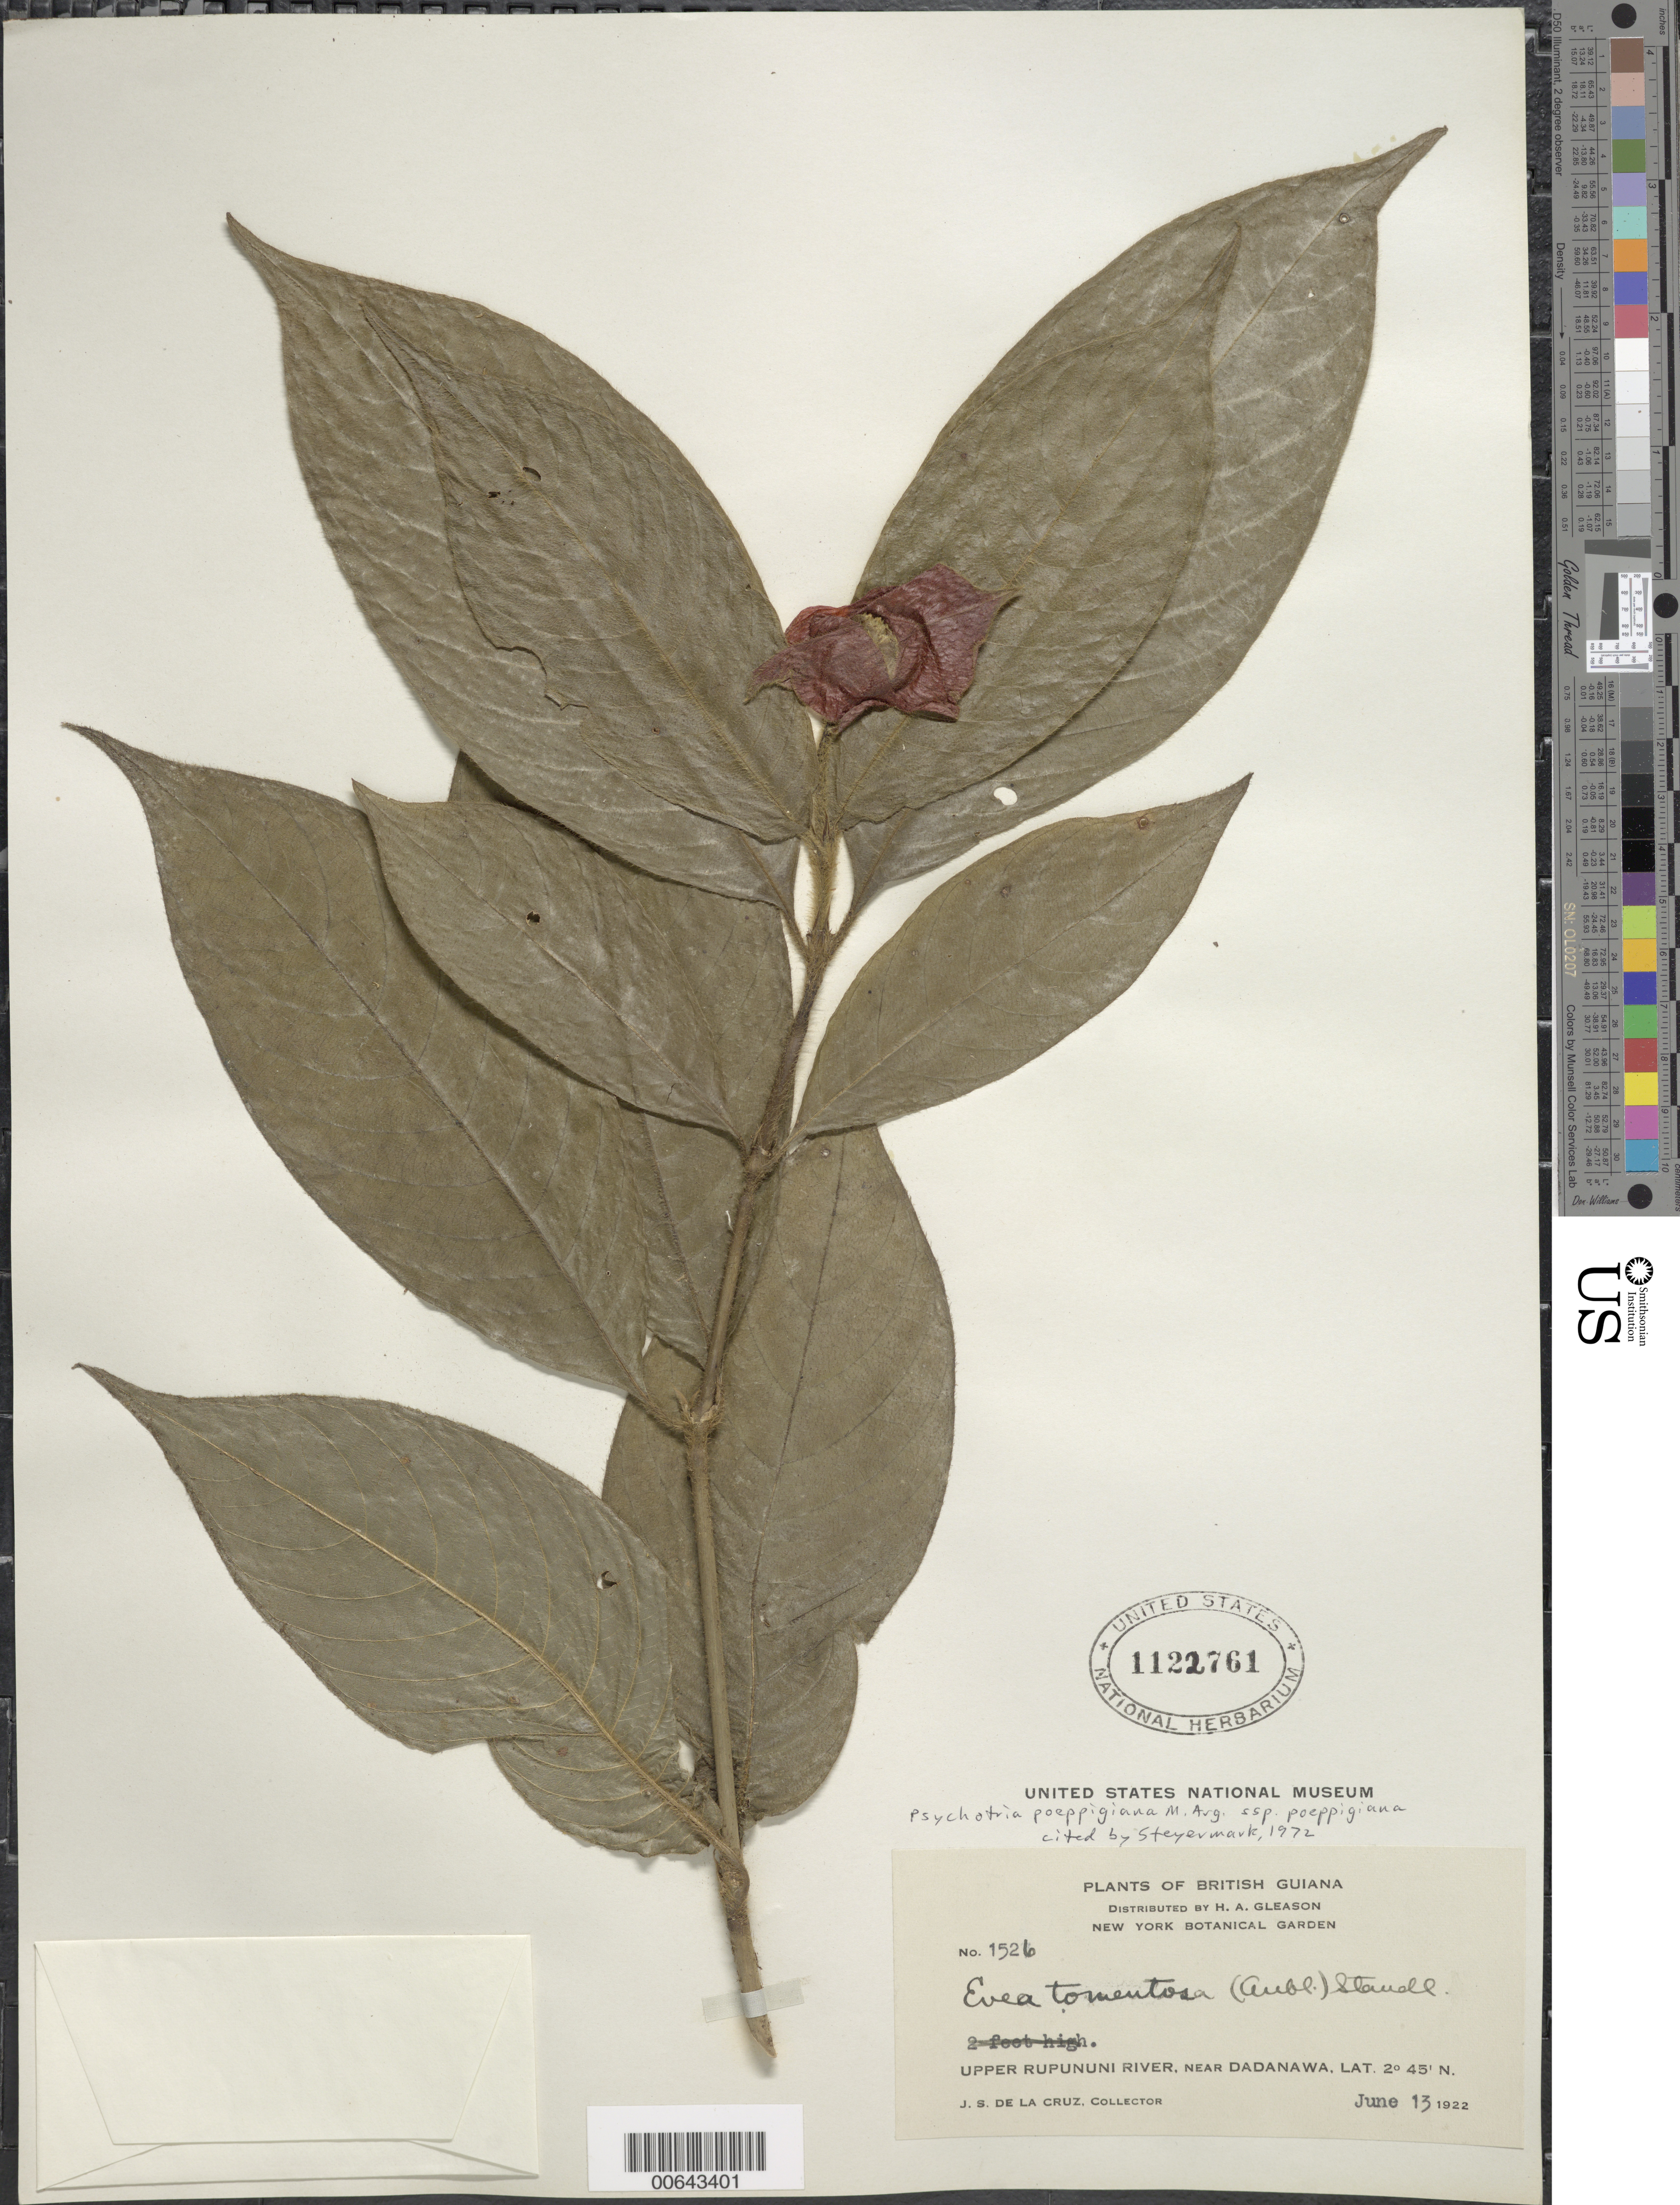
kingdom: Plantae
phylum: Tracheophyta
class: Magnoliopsida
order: Gentianales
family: Rubiaceae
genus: Palicourea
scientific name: Palicourea tomentosa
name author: (Aubl.) Borhidi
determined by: Kirkbride, J. H., Jr.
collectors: J. S. de la Cruz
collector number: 1526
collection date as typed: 13-Jun-22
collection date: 1922-06-13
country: Guyana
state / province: U. Takutu-U. Essequibo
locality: Dadanawa, vic., upper Rupununi R.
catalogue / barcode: US 1122761